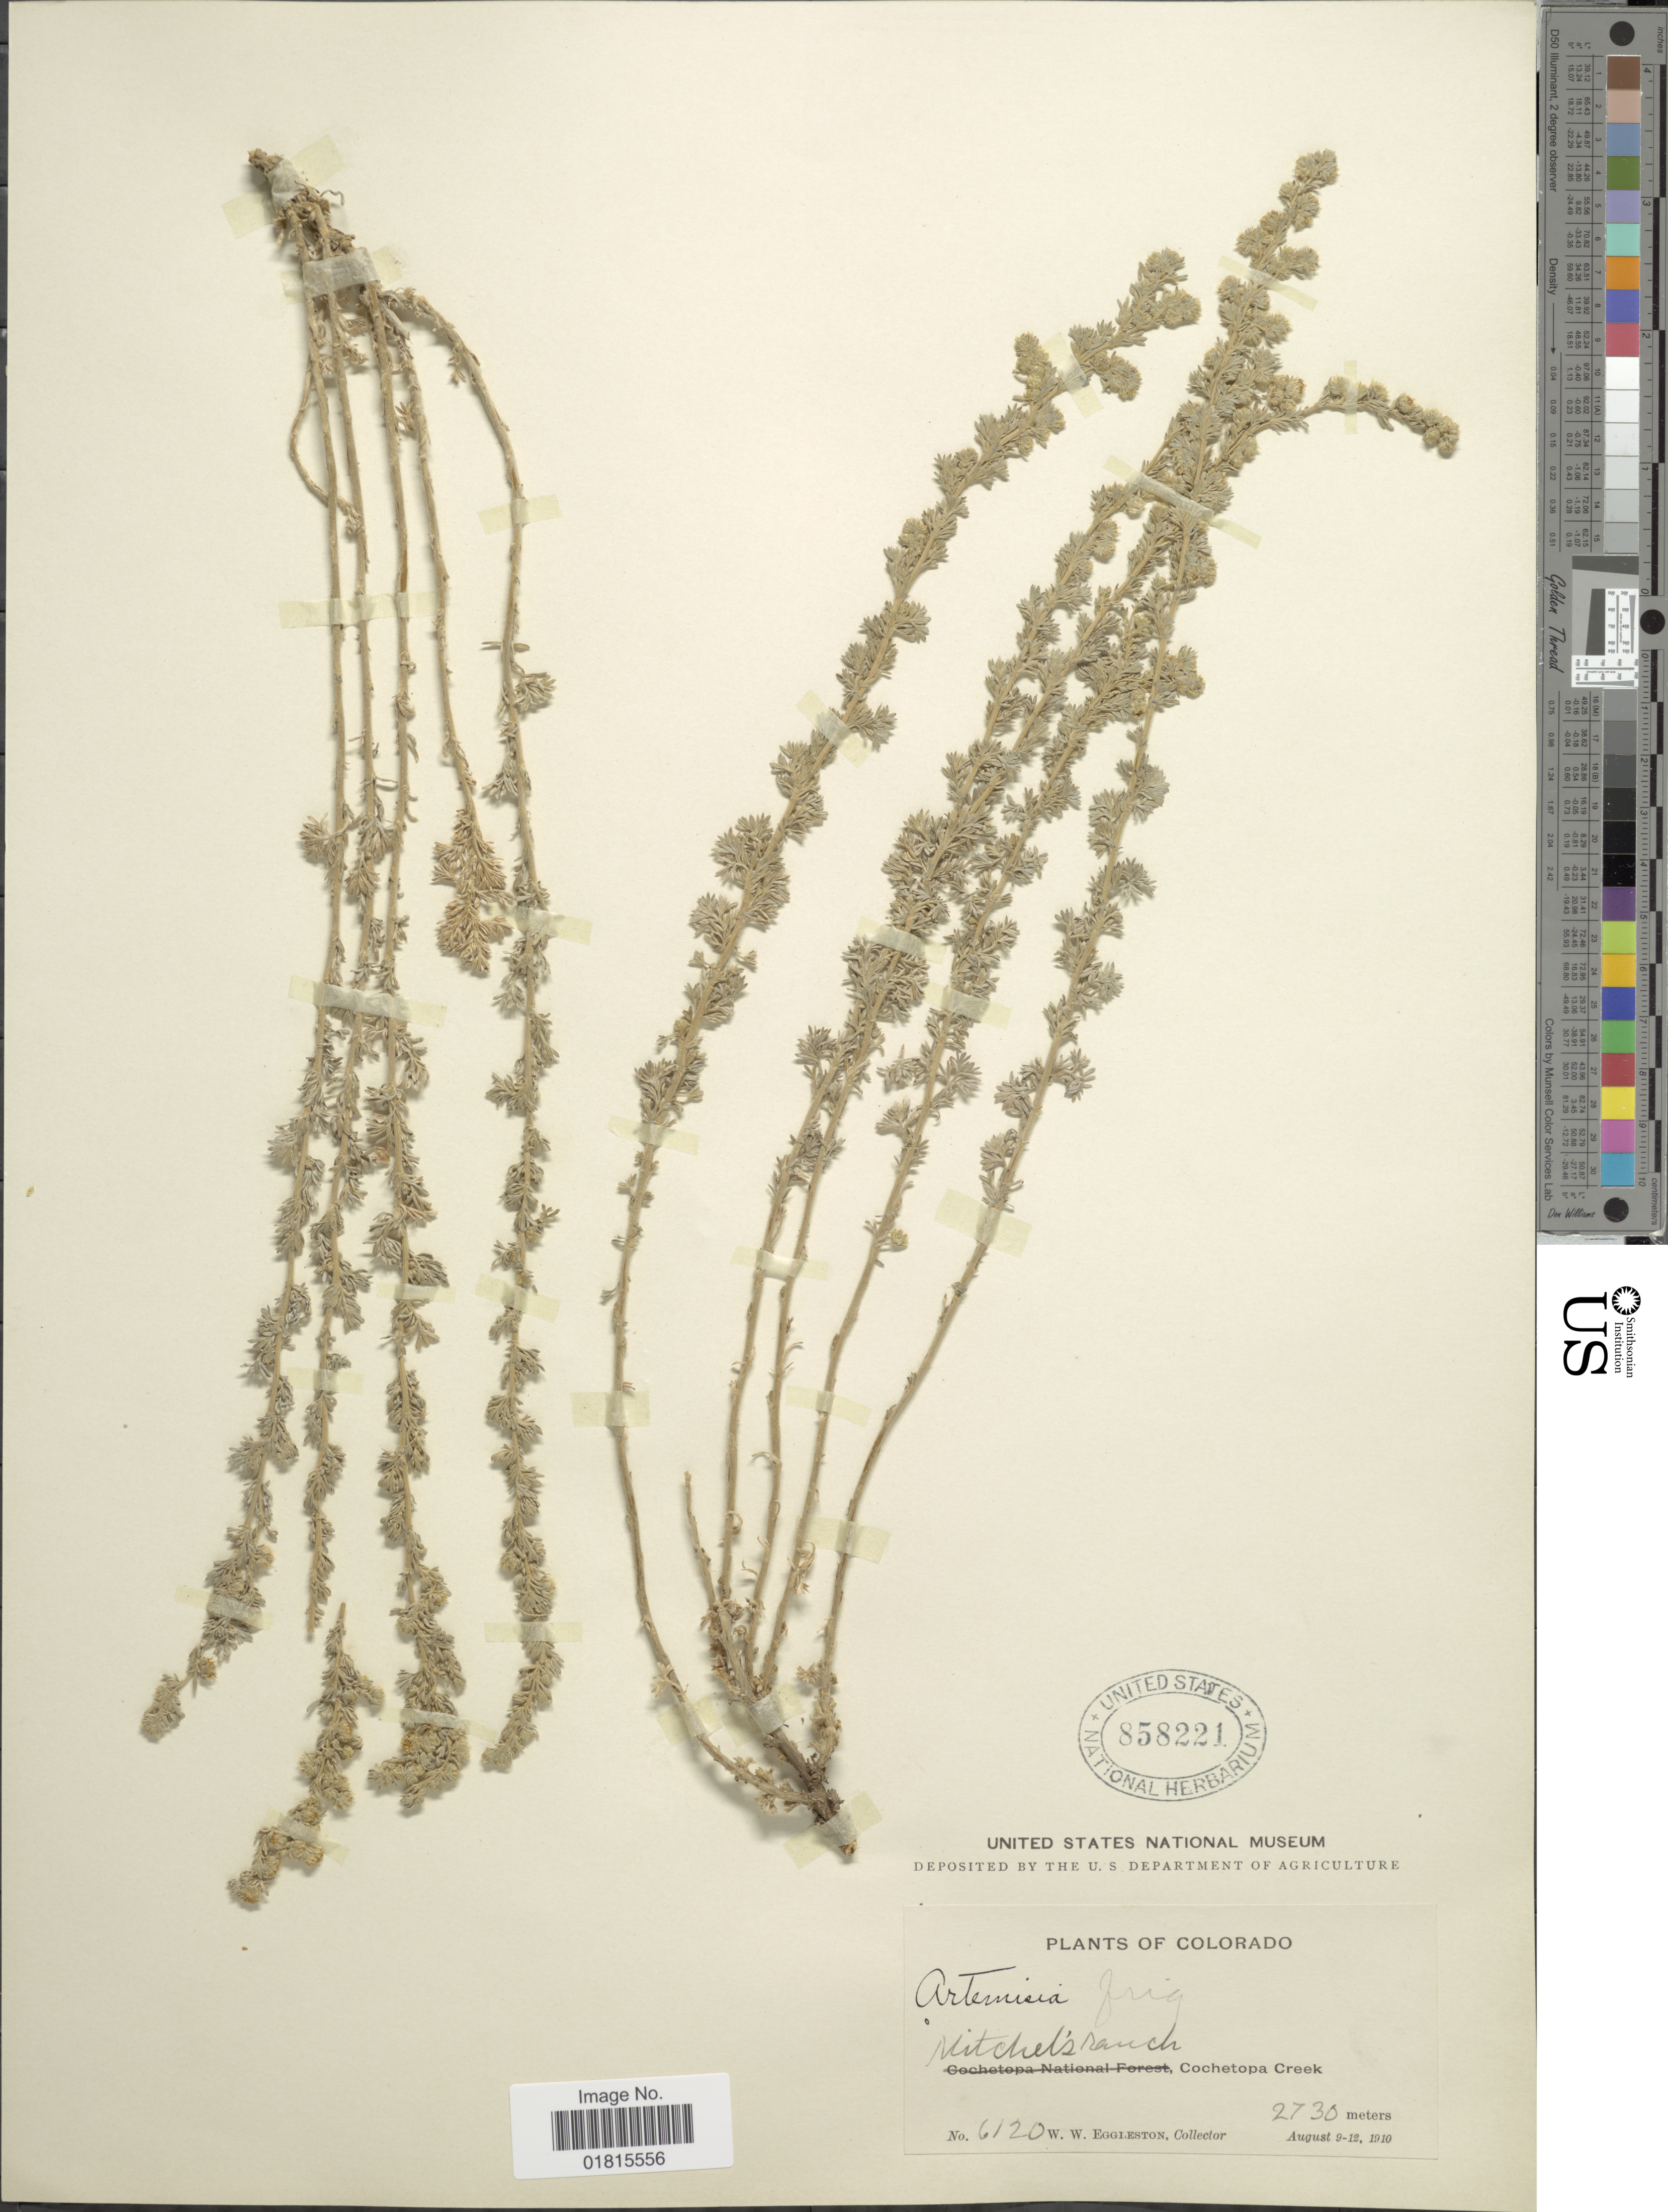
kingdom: Plantae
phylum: Tracheophyta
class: Magnoliopsida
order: Asterales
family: Asteraceae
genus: Artemisia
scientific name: Artemisia frigida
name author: Willd.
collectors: W. W. Eggleston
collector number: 6120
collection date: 1910-08-09/1910-08-12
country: United States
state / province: Colorado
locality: Mitchel's ranch. Cochetopa Creek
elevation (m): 2730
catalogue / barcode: US 858221